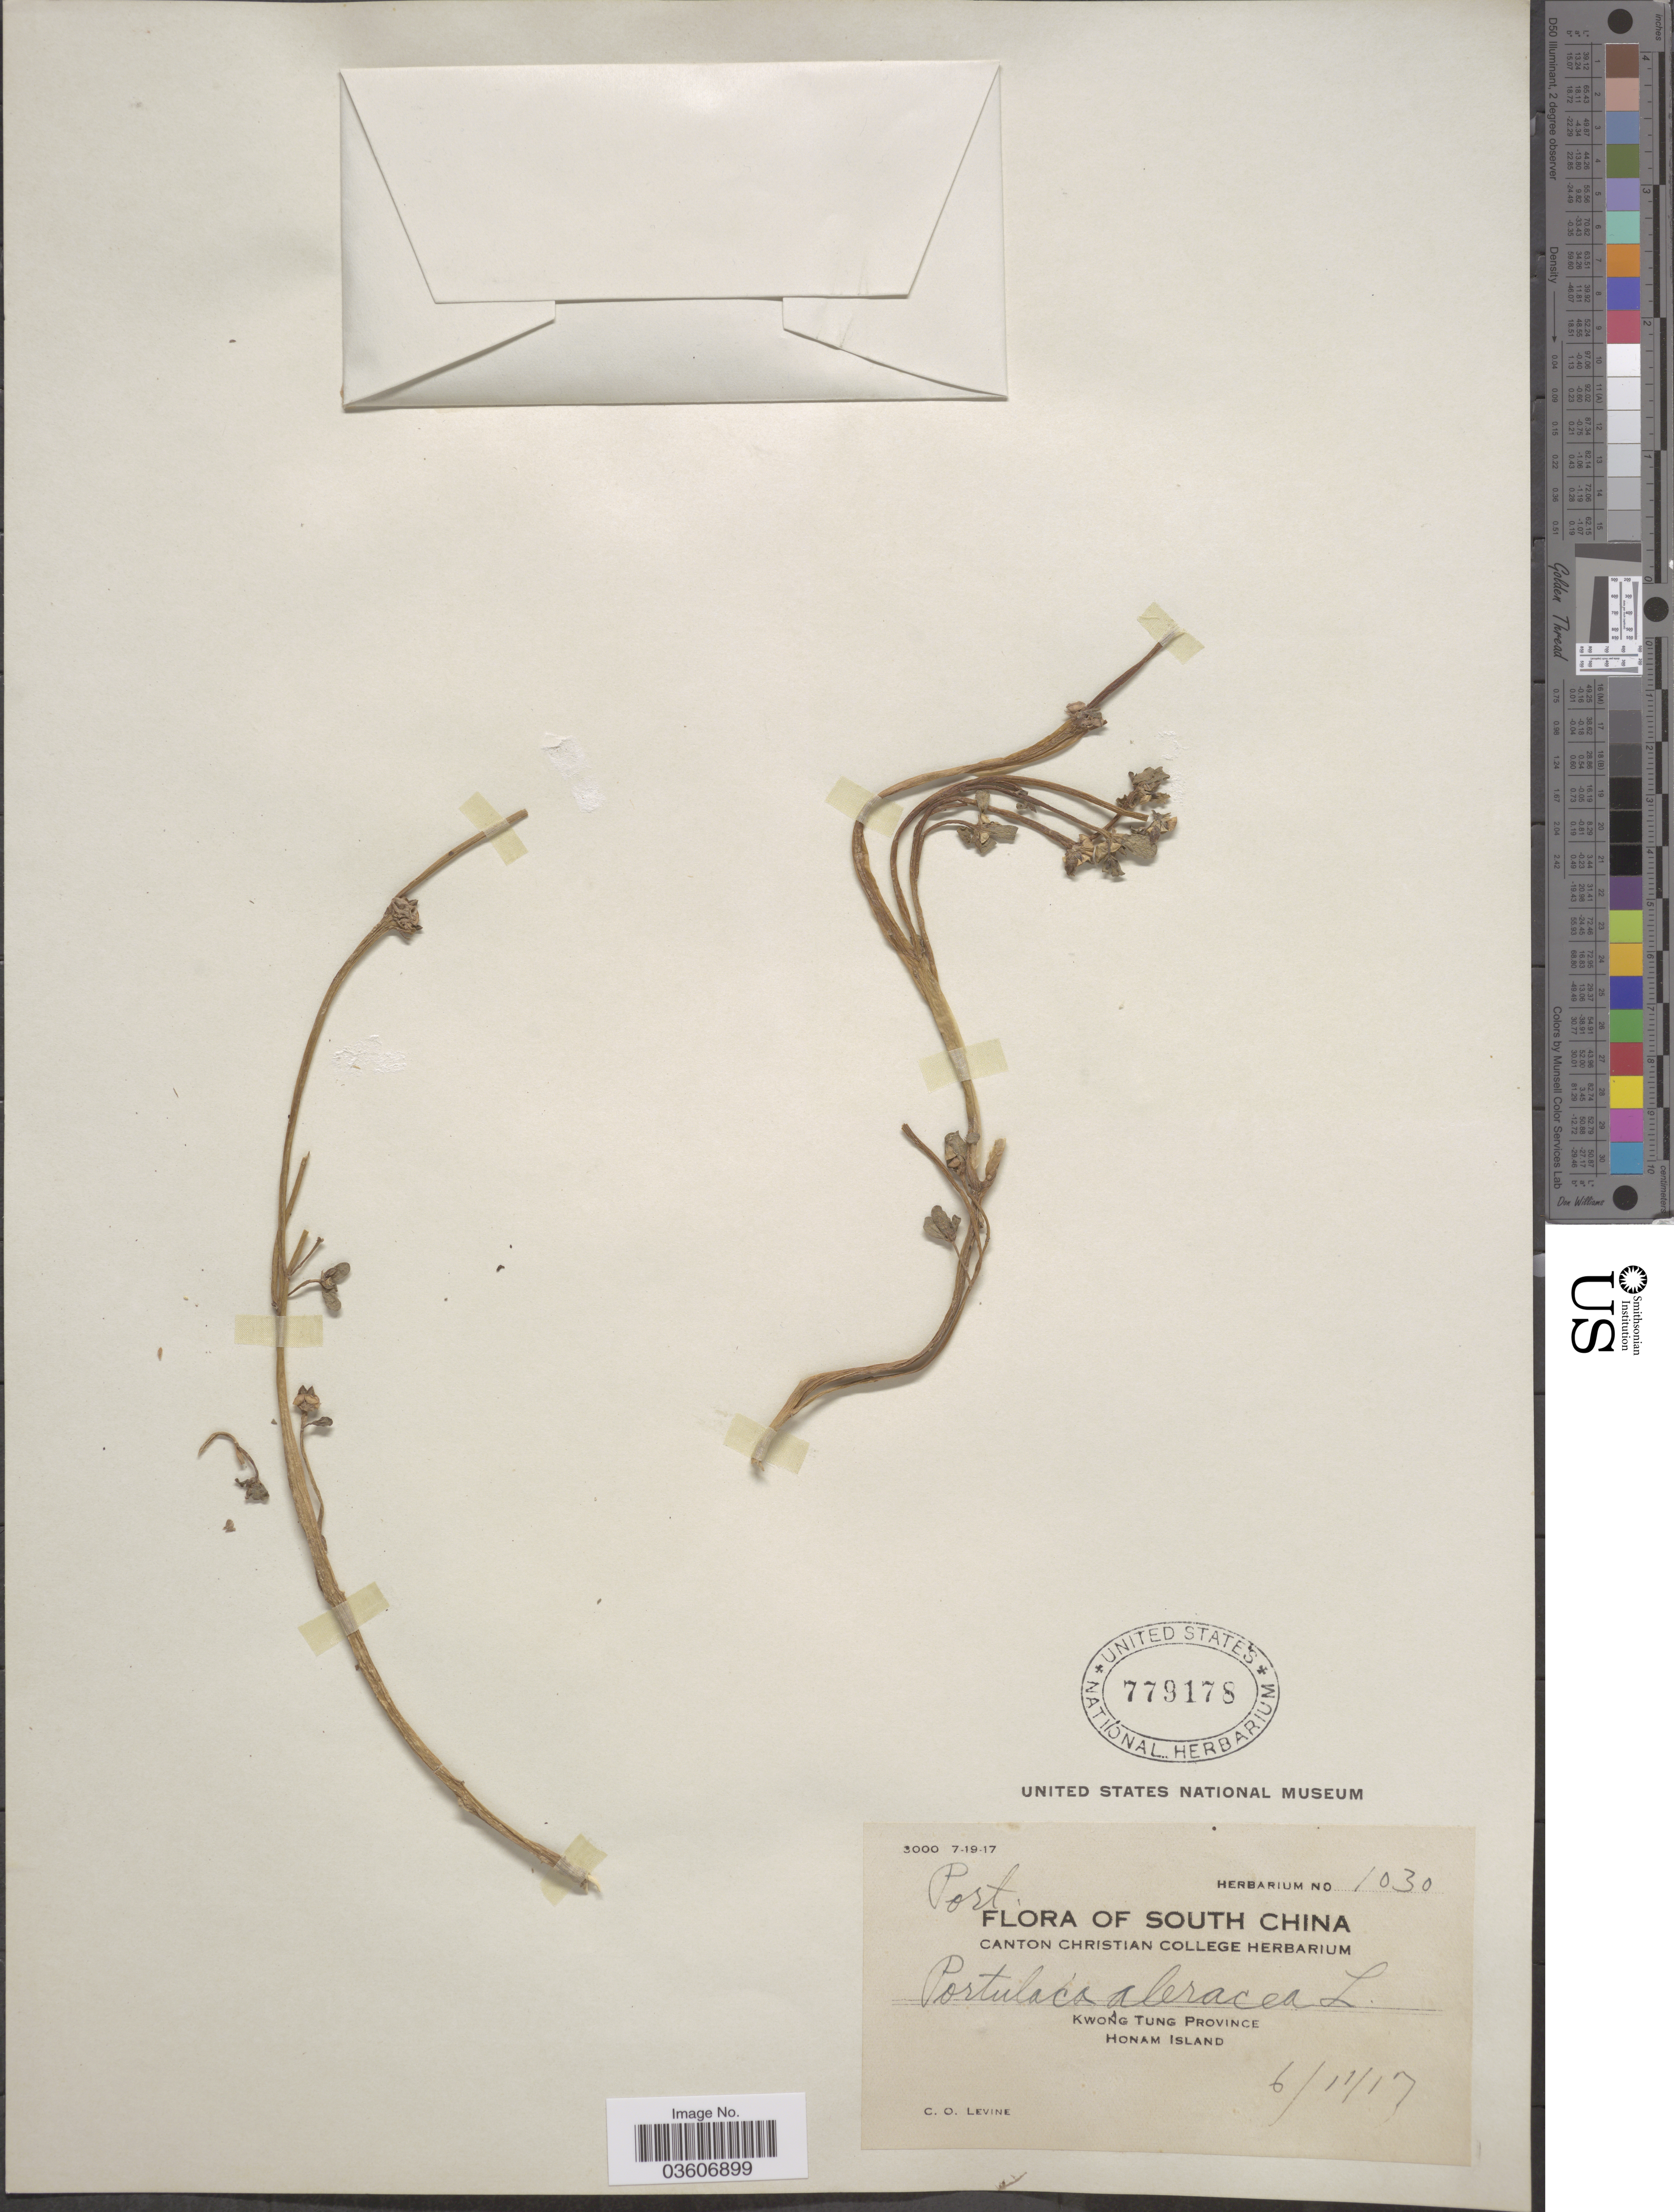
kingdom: Plantae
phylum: Tracheophyta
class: Magnoliopsida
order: Caryophyllales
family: Portulacaceae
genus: Portulaca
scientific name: Portulaca oleracea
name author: L.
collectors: C. O. Levine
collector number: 1030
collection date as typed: Transcribed d/m/y: 6/11/17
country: China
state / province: Guangdong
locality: South China. Kwong Tung Province. Honam Island.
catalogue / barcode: US 779178